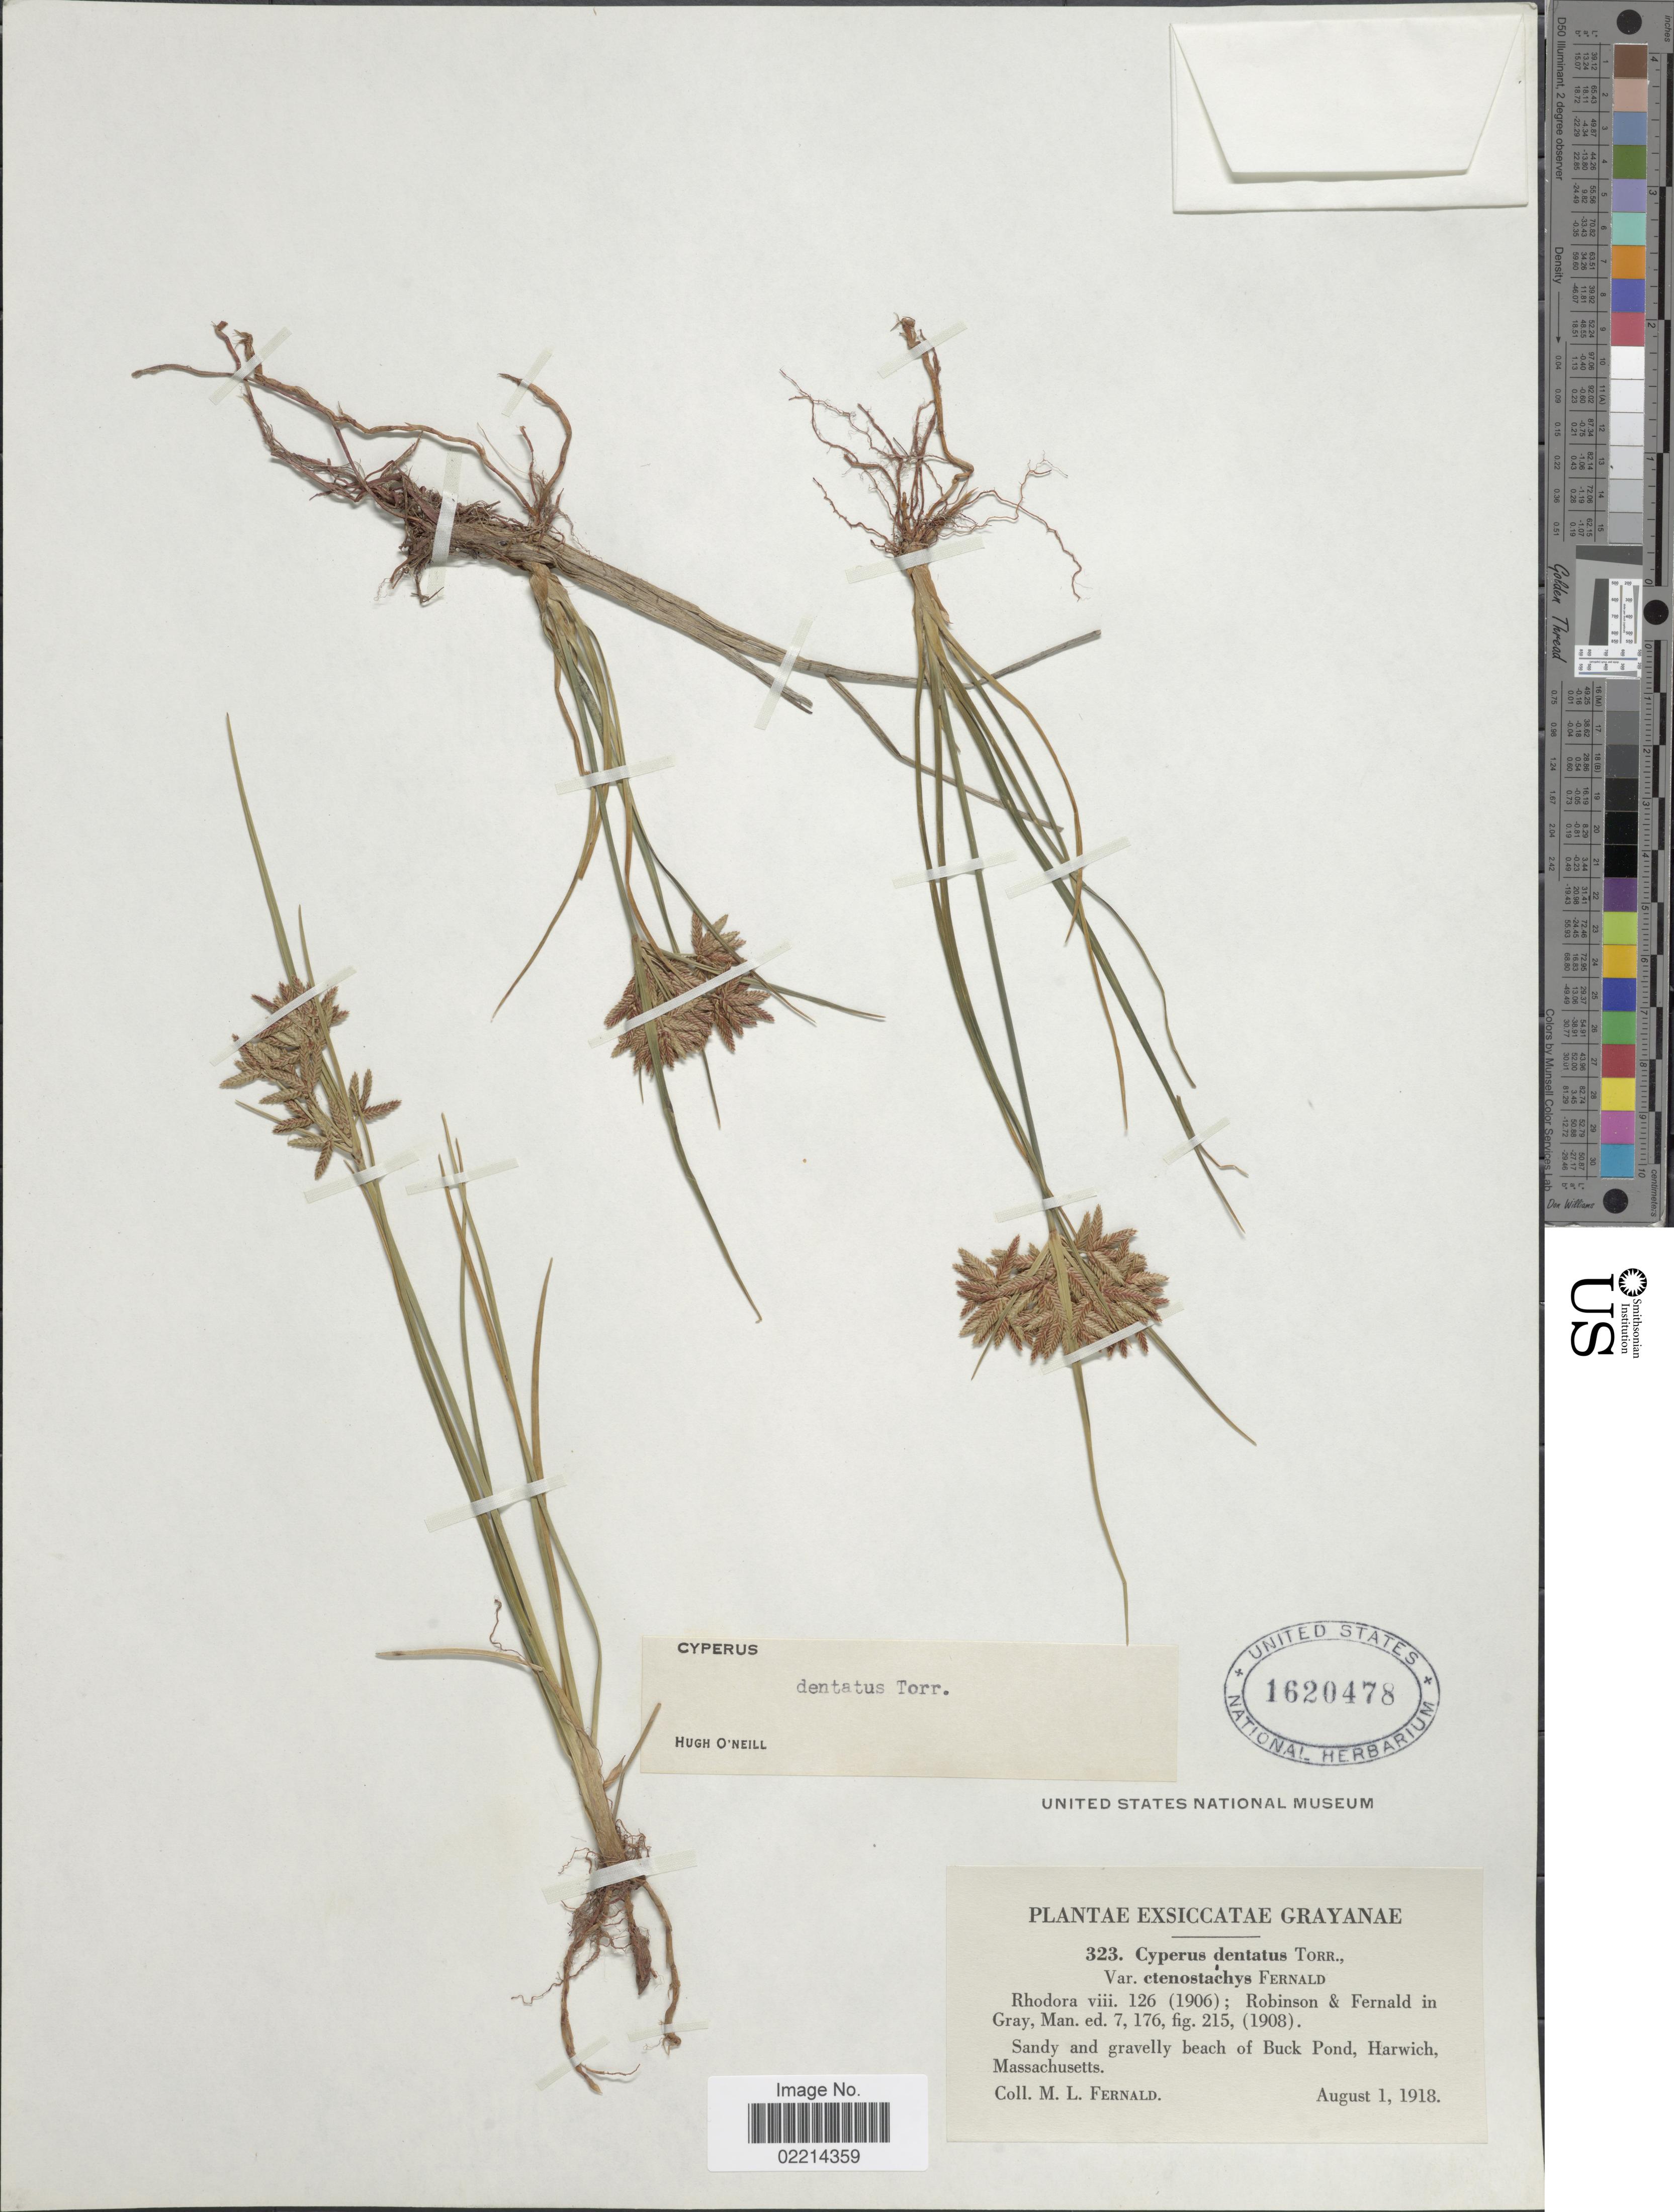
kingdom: Plantae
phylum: Tracheophyta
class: Liliopsida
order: Poales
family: Cyperaceae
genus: Cyperus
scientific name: Cyperus dentatus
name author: Torr.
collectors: M. L. Fernald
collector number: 323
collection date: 1918-08-01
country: United States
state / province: Massachusetts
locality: Sandy and gravelly beach of Buck Pond, Harwich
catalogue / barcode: US 1620478